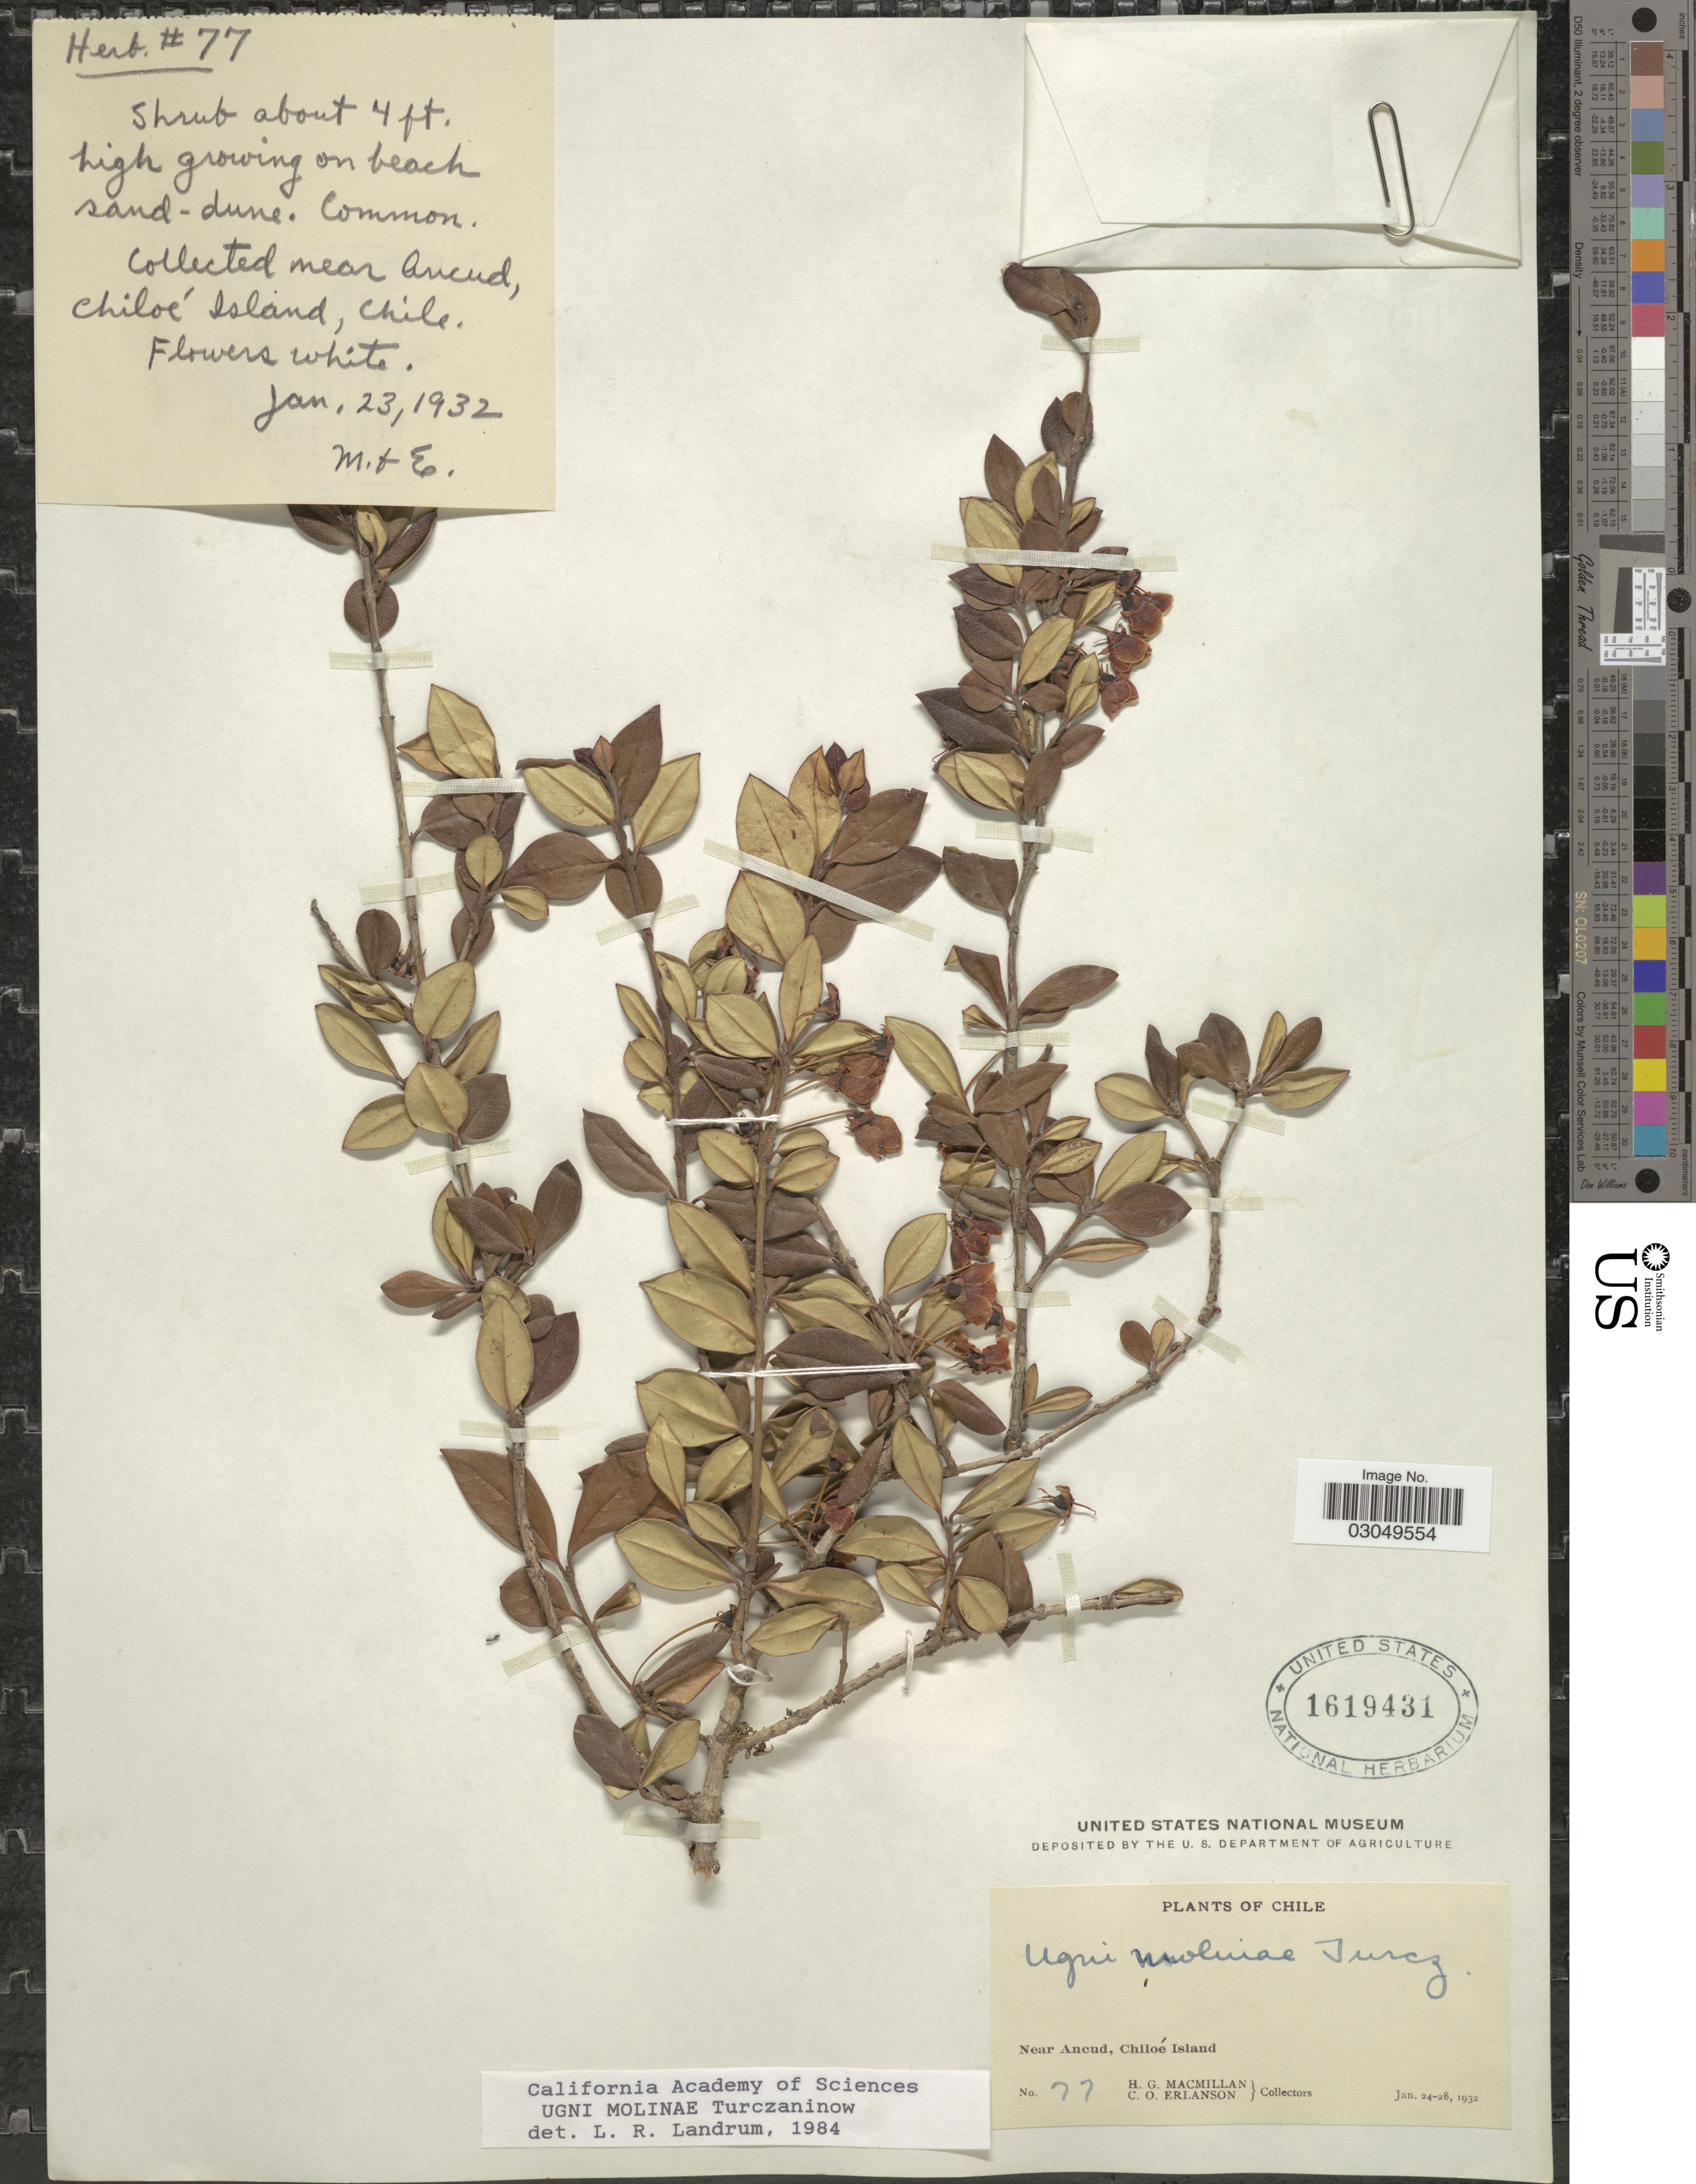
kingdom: Plantae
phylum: Tracheophyta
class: Magnoliopsida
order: Myrtales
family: Myrtaceae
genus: Ugni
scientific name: Ugni molinae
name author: Turcz.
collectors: H. MacMillan & C. O. Erlanson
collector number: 77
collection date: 1932-01-23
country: Chile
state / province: Arica y Parinacota (XV)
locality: Near Ancud, Chiloé Island, growing in garden of Mr. Spoerrer, Puerto Mont.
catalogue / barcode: US 1619431